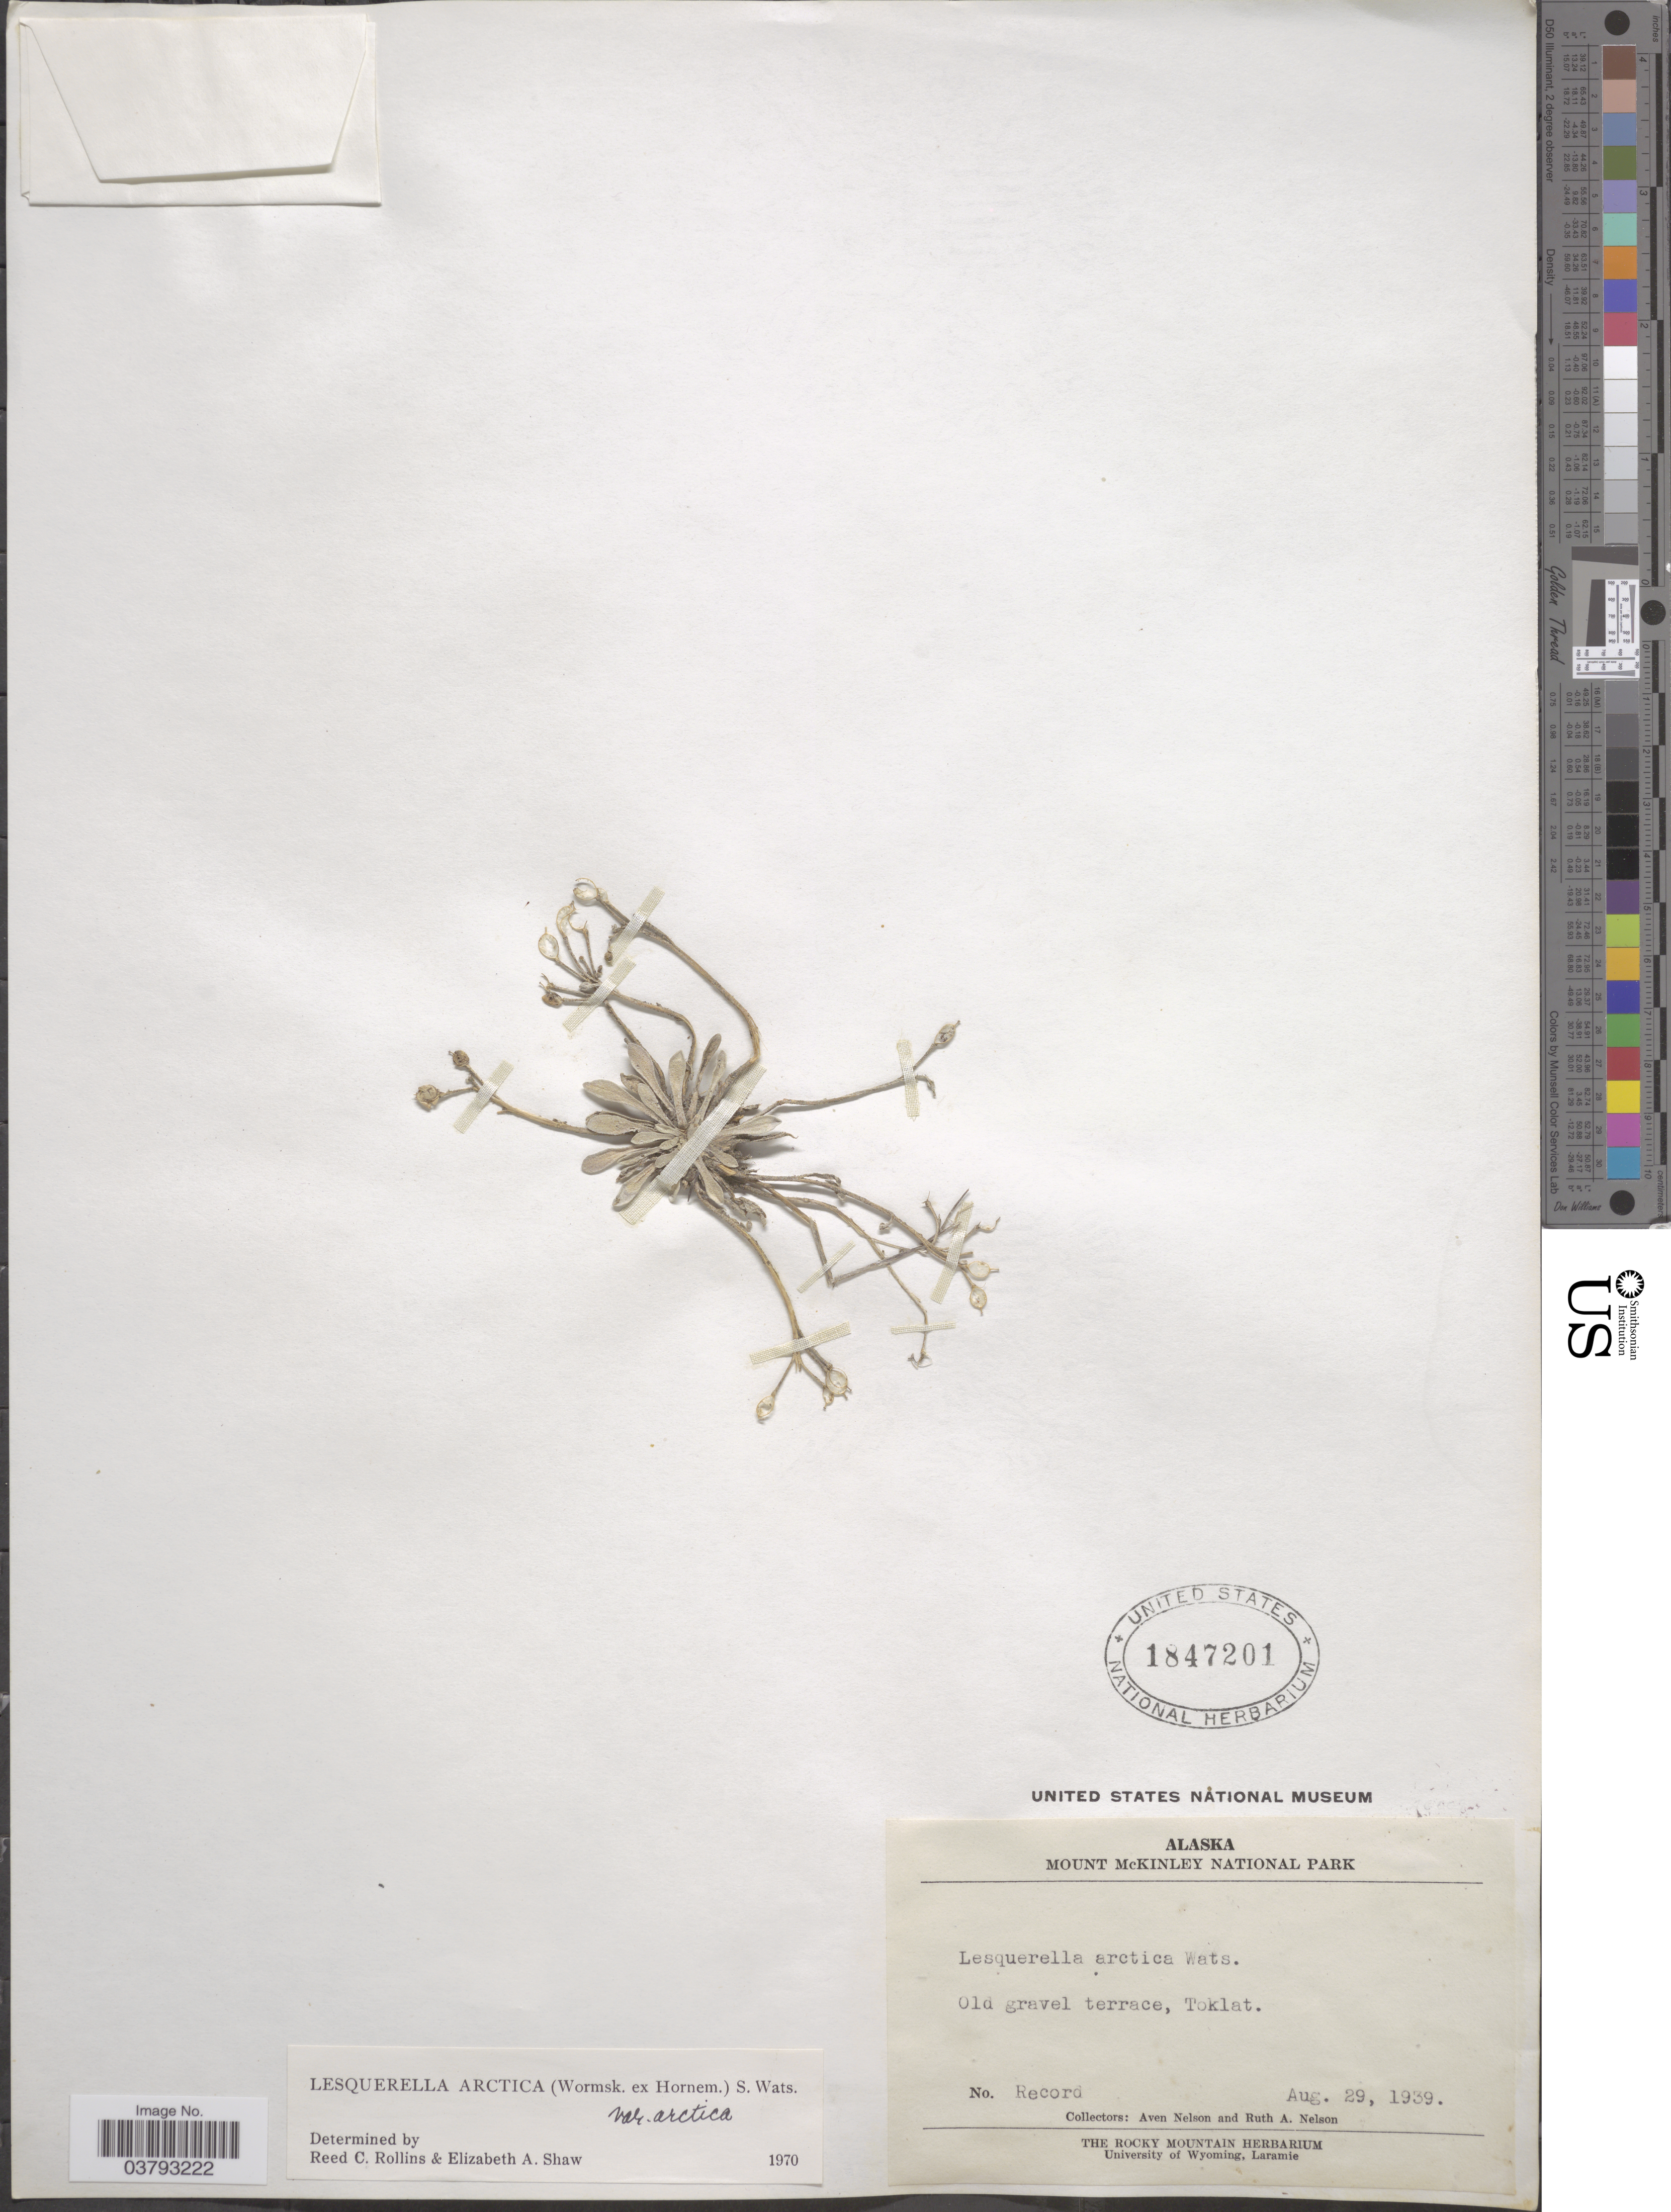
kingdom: Plantae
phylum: Tracheophyta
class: Magnoliopsida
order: Brassicales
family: Brassicaceae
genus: Lesquerella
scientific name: Lesquerella arctica var. arctica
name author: (Wormsk. ex Hornem.) S. Watson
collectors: A. Nelson & R. A. Nelson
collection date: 1939-08-29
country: United States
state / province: Alaska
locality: Mount McKinley National Park. Toklat.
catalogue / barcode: US 1847201